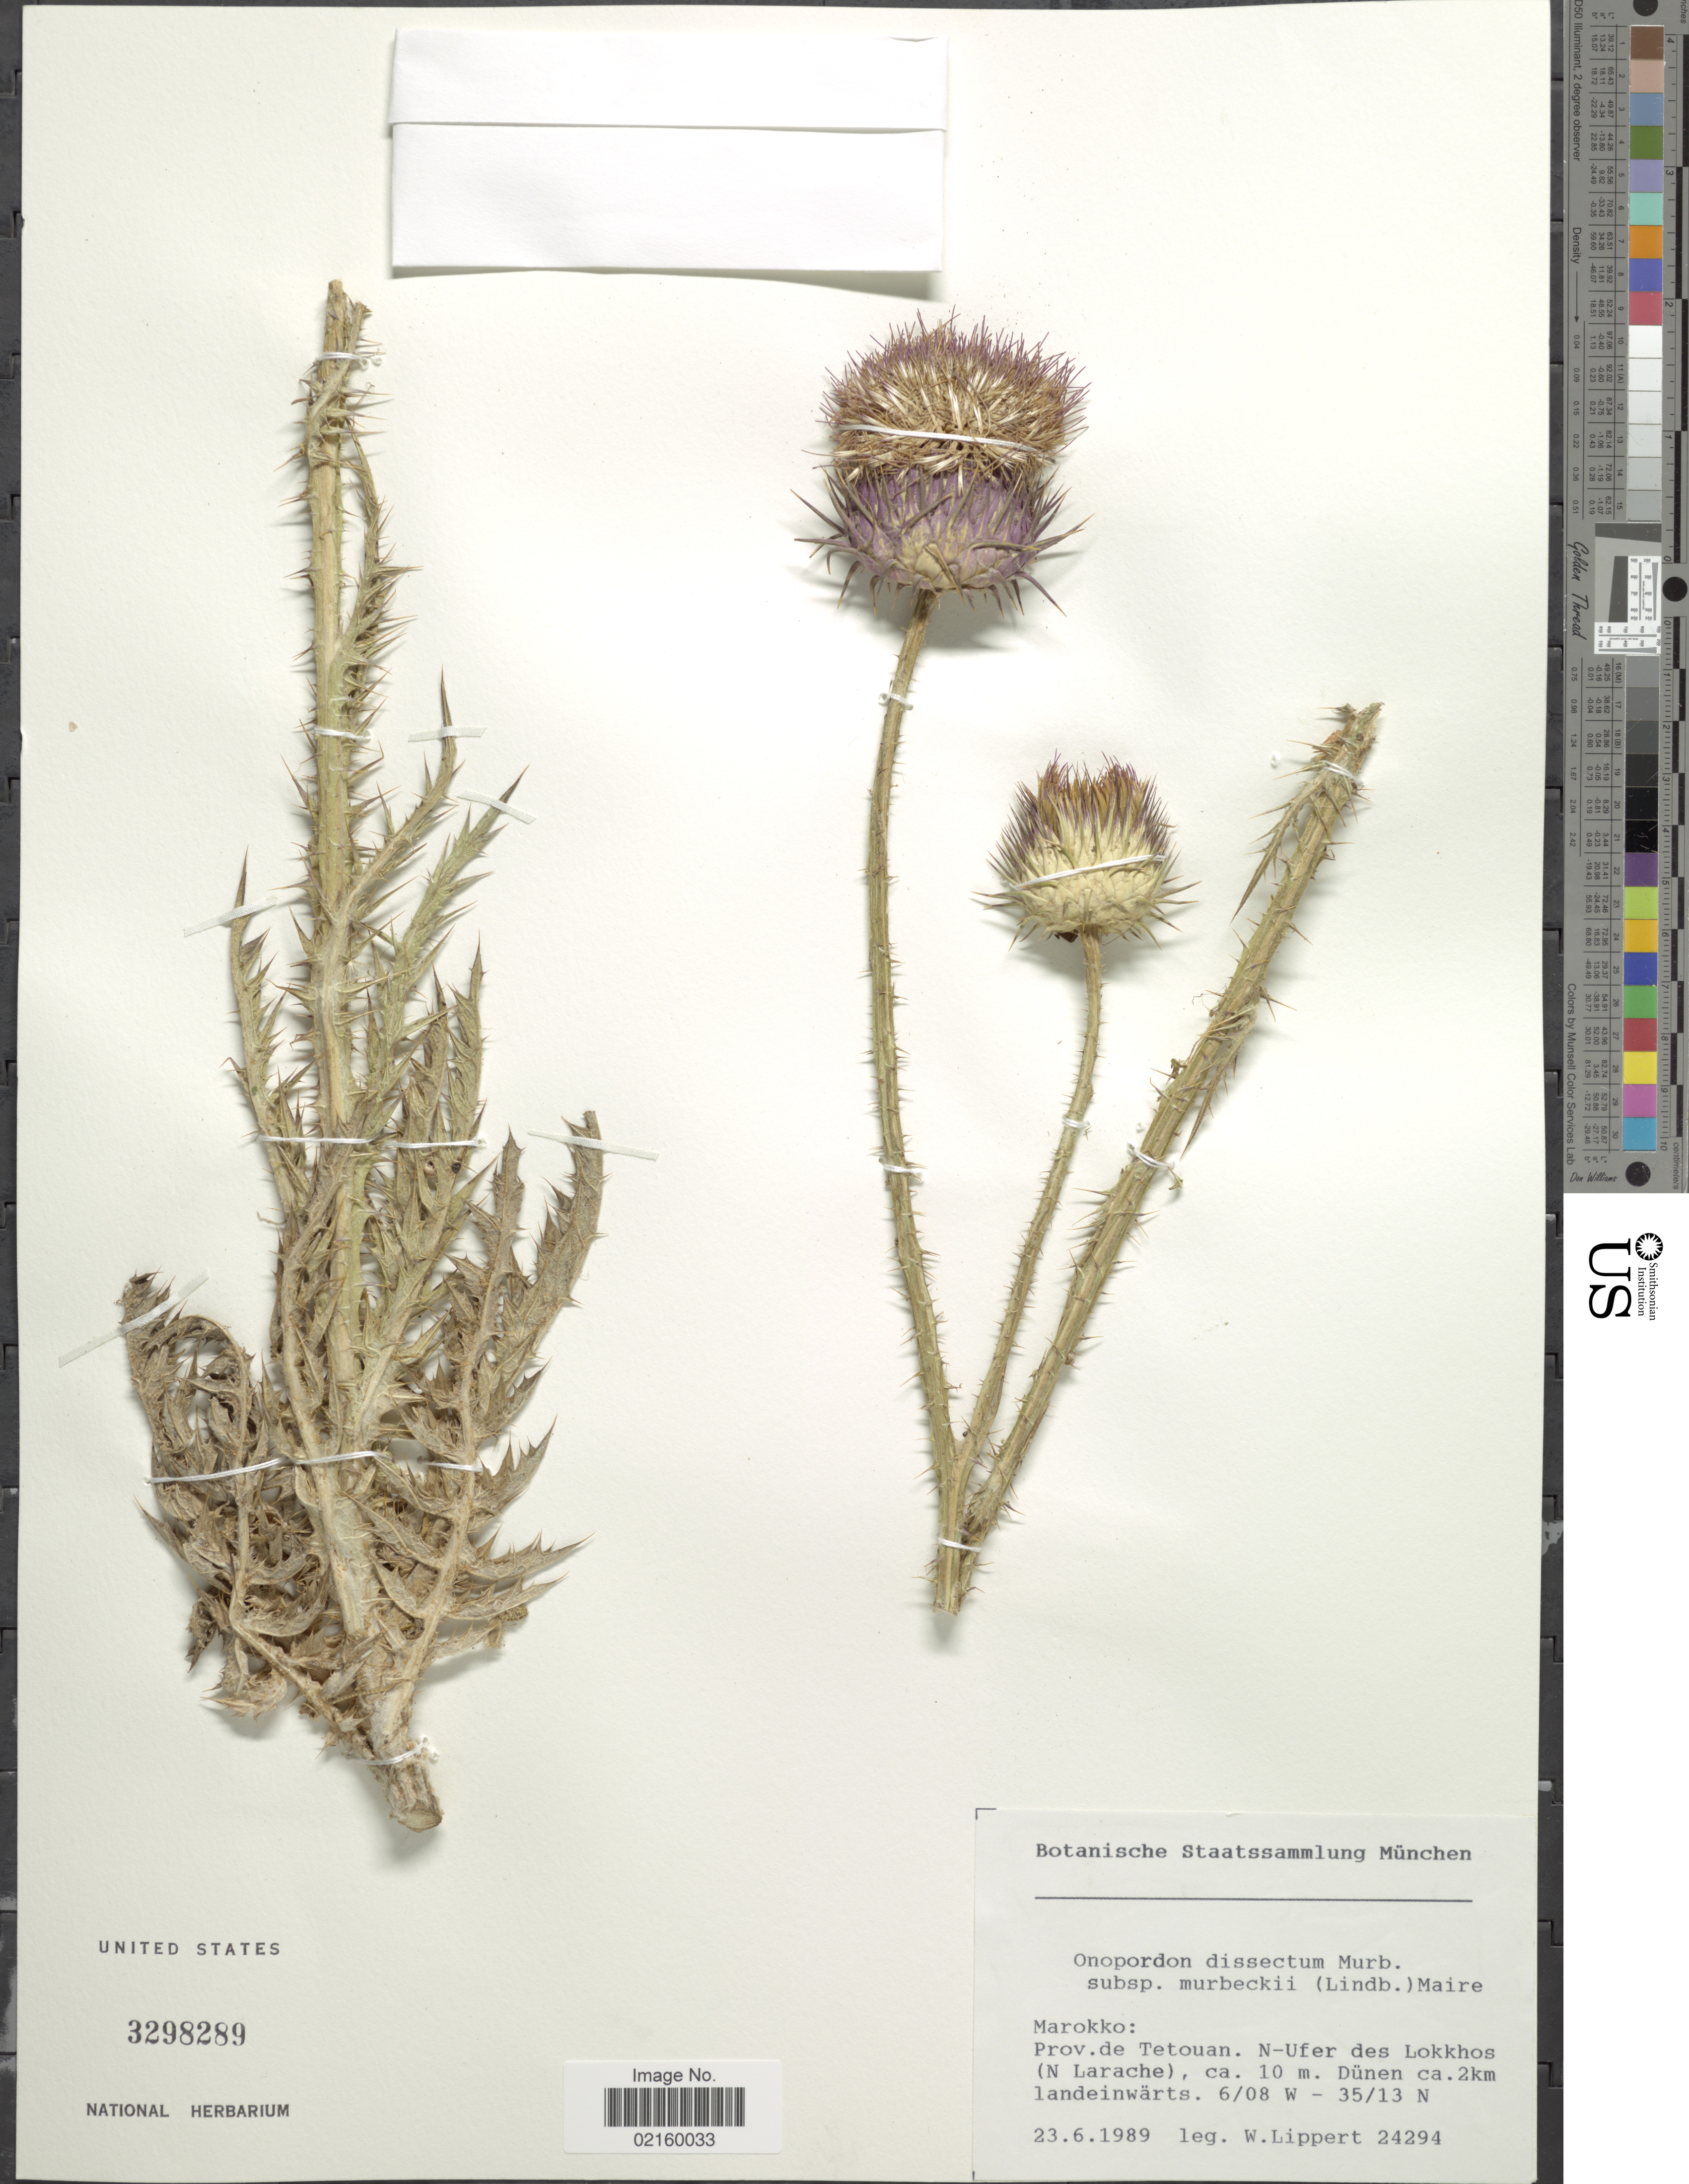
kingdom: Plantae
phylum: Tracheophyta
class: Magnoliopsida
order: Asterales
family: Asteraceae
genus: Onopordum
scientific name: Onopordum dissectum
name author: Murb.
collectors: W. Lippert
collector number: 24294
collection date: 1989-06-23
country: Morocco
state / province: Tanger-Tétouan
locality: Marokko, Prov. de Tetouan, N-Ufer des Lokkhos (N Larache), Dunen ca 2 km landeinwarts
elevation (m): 10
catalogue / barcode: US 3298289